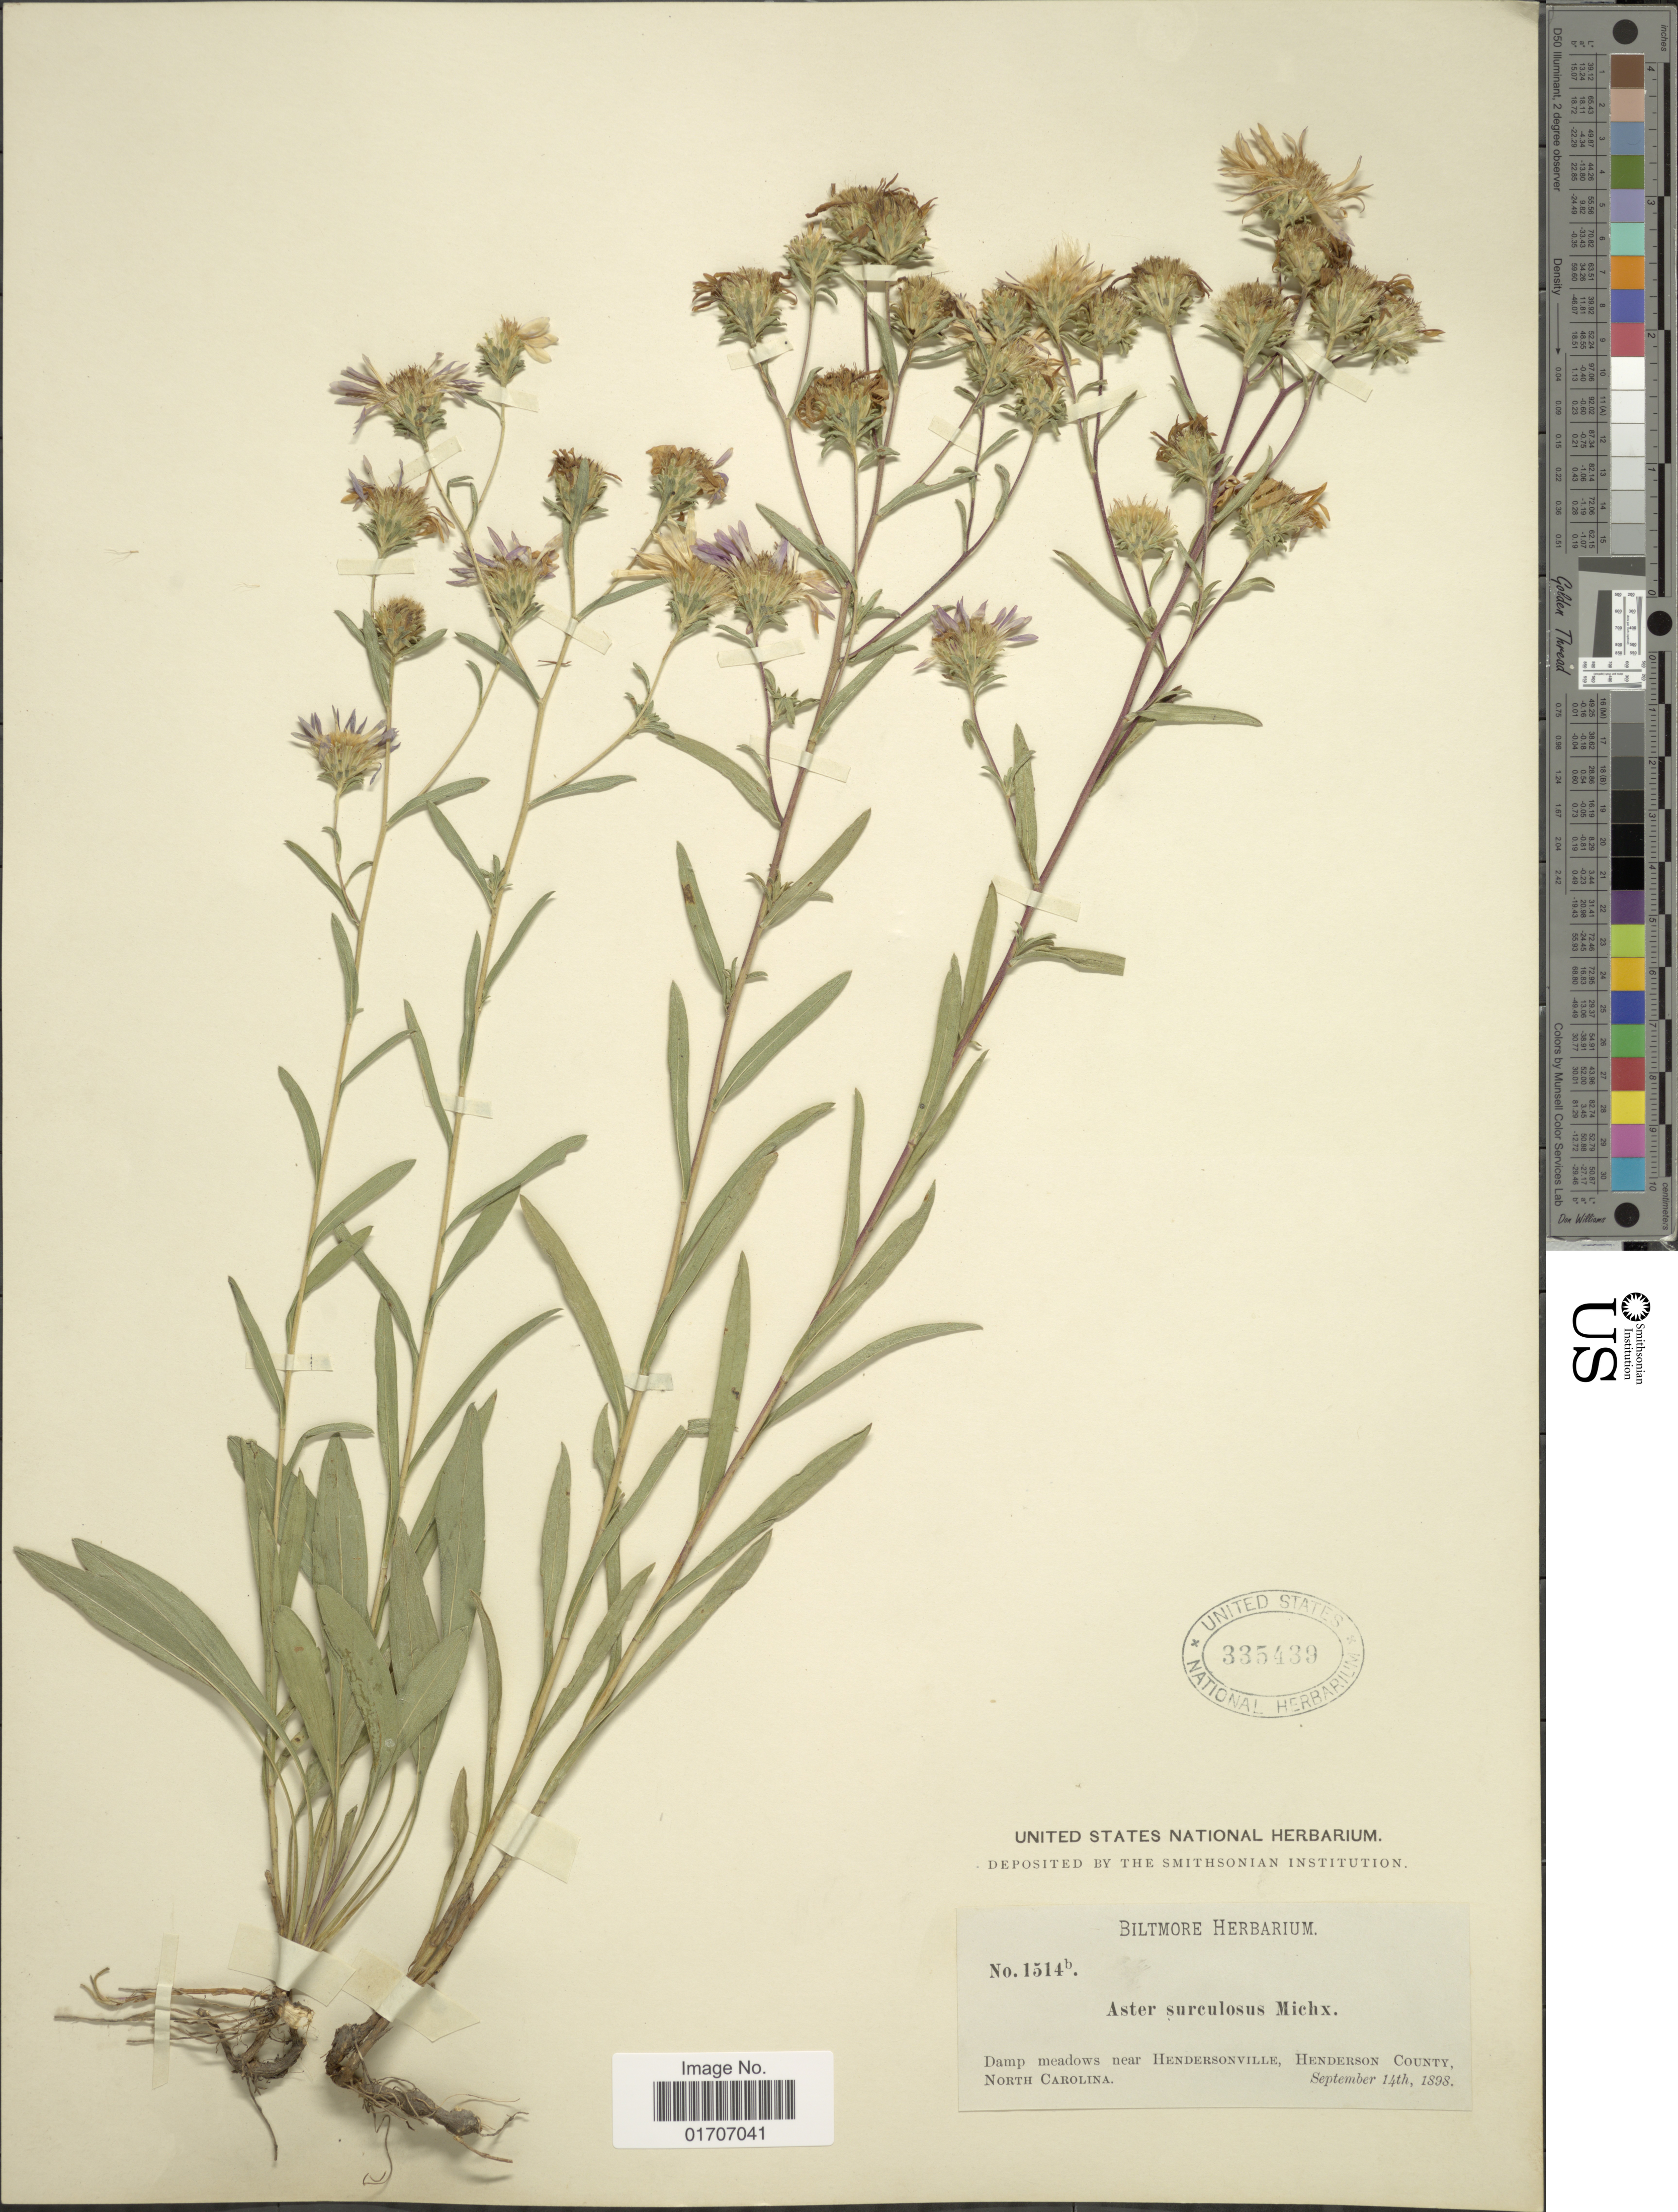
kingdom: Plantae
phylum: Tracheophyta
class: Magnoliopsida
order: Asterales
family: Asteraceae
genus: Eurybia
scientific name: Eurybia surculosa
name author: (Michx.) G.L. Nesom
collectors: ex herb. Biltmore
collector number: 1514b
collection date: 1898-09-14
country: United States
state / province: North Carolina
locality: Damp meadows near Hendersonville, Henderson County, North Carolina.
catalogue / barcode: US 335439